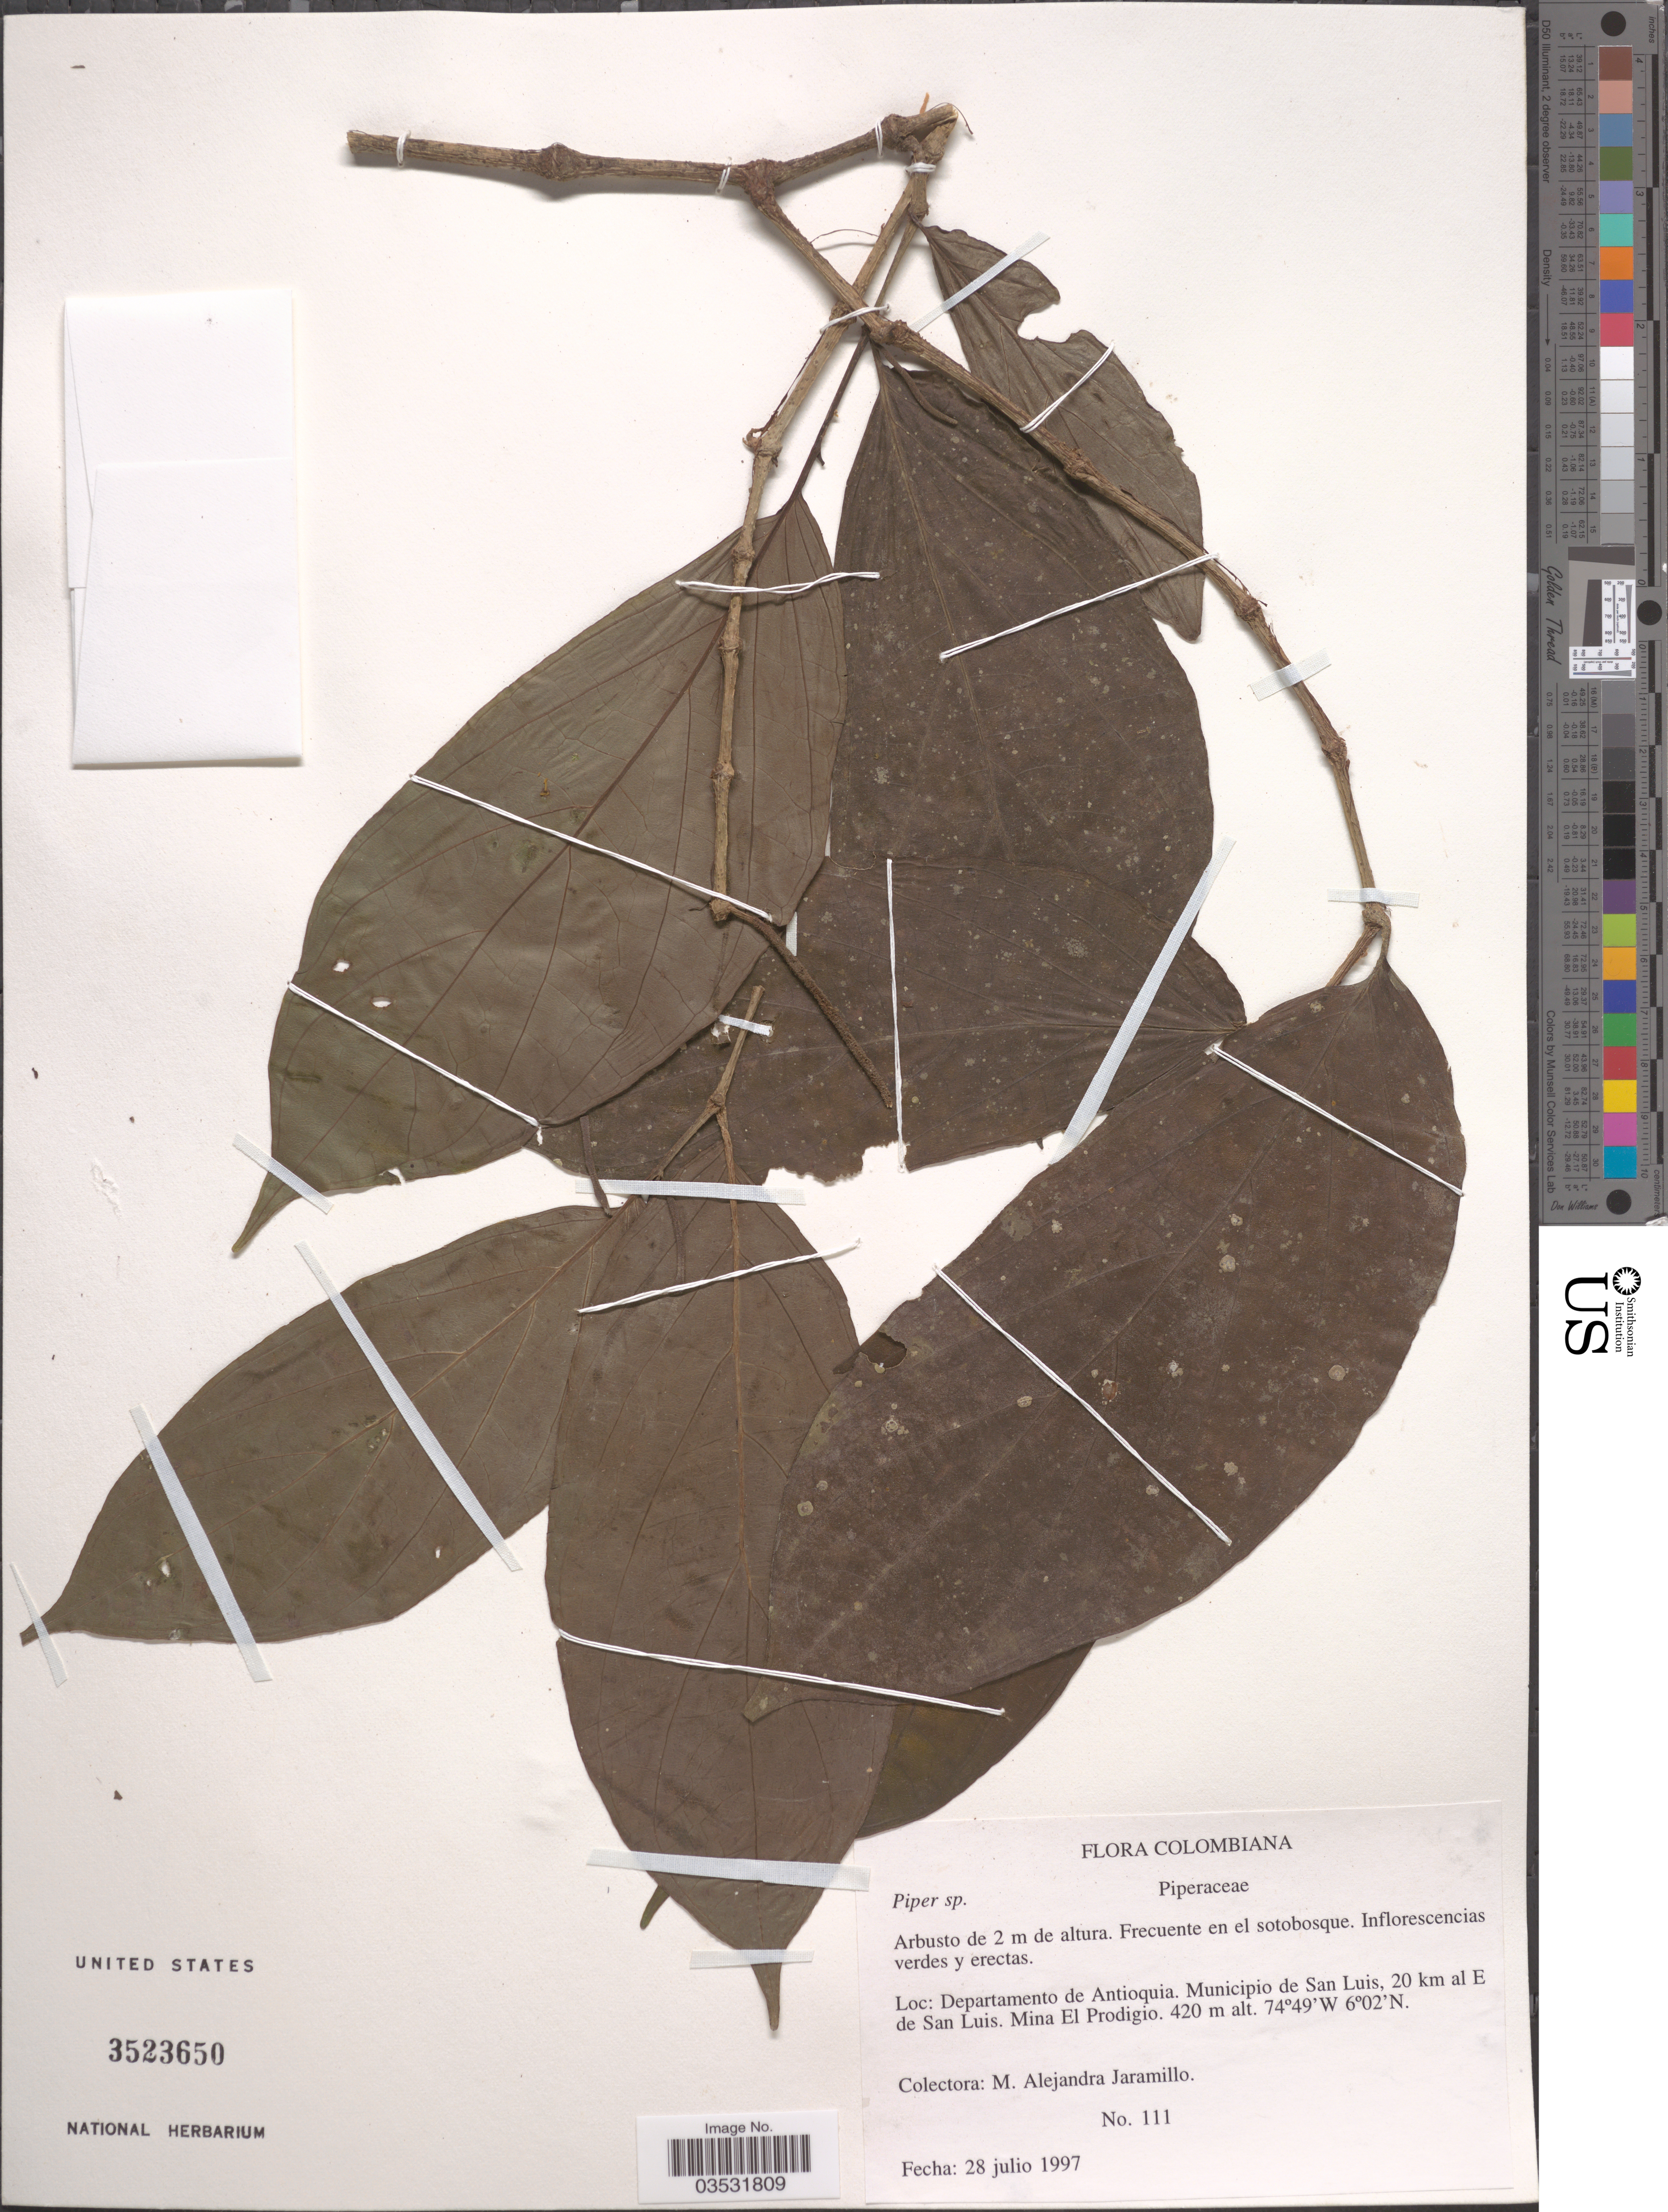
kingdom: Plantae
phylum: Tracheophyta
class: Magnoliopsida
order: Piperales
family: Piperaceae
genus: Piper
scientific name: Piper sp.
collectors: M. A. Jaramillo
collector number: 111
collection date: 1997-07-28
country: Colombia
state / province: Antioquia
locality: Departamento de Antioquia. Municipio de San Luis, 20 km al E de San Luis. Mina El Prodigio.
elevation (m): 420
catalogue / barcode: US 3523650